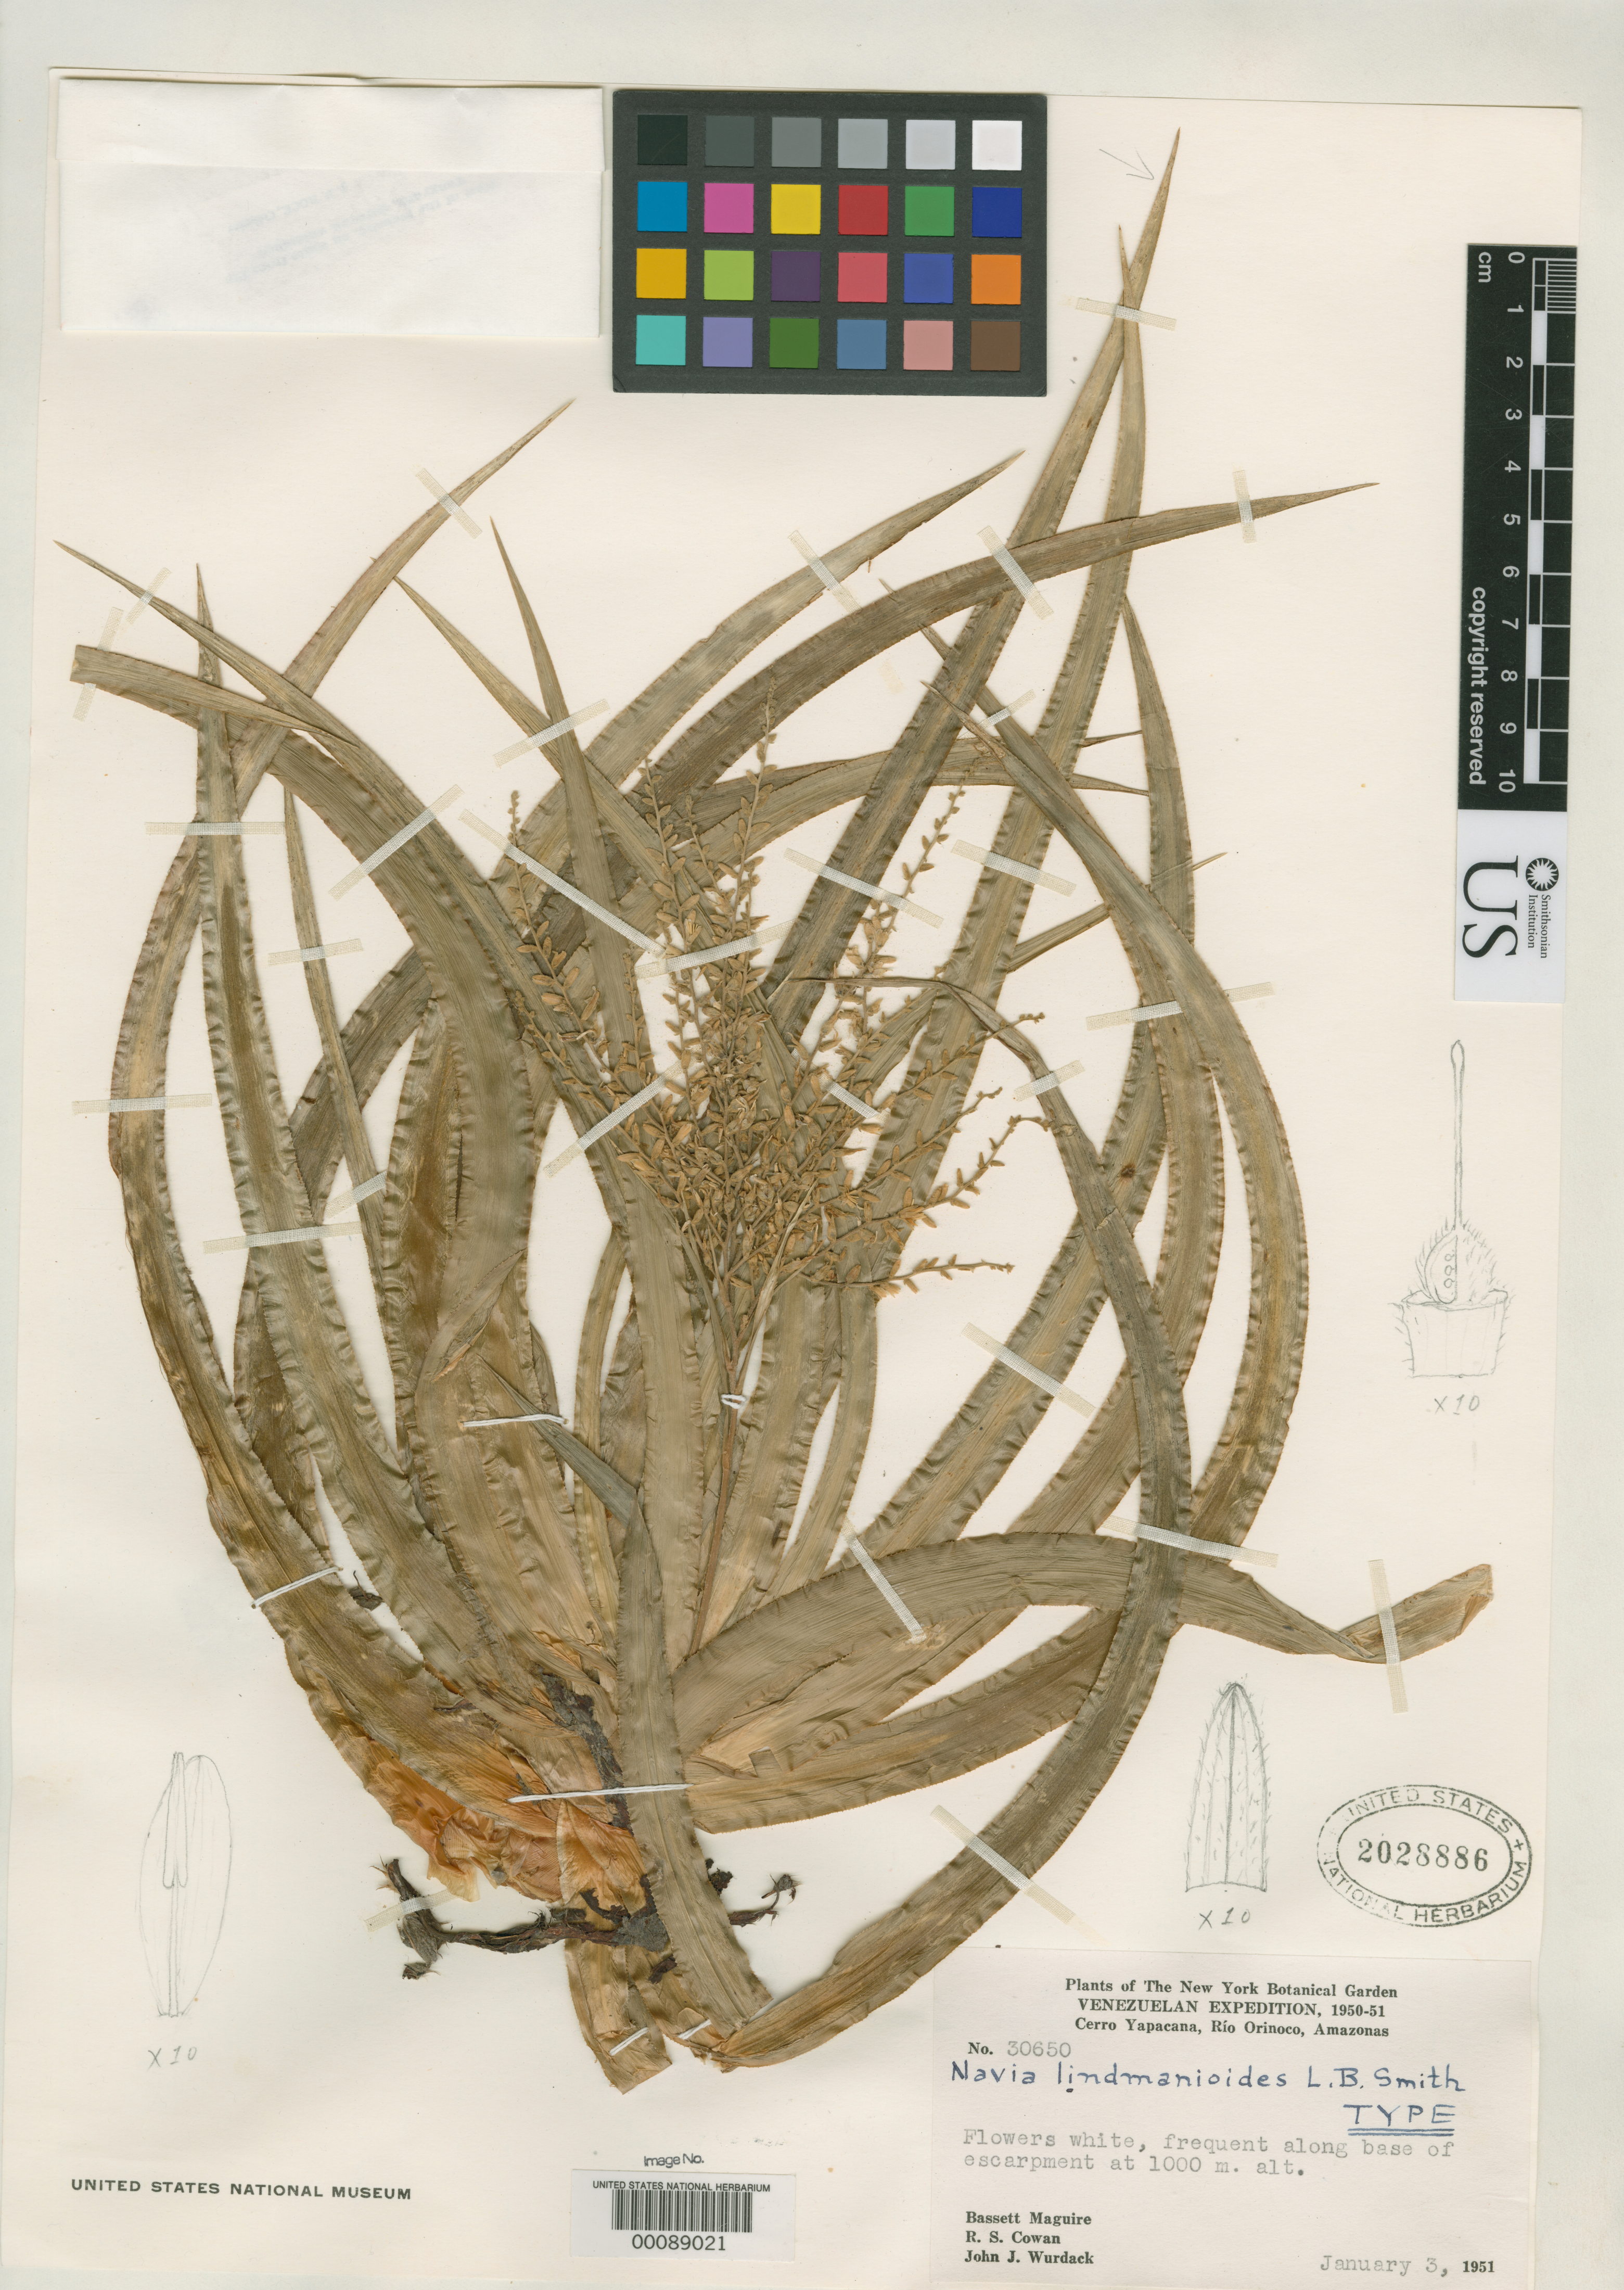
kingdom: Plantae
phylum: Tracheophyta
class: Liliopsida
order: Poales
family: Bromeliaceae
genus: Navia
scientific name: Navia lindmanioides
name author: L.B. Sm.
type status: Holotype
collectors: B. Maguire, R. S. Cowan & J. J. Wurdack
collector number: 30650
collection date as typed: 03 Jan 1951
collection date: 1951-01-03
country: Venezuela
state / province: Amazonas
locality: Cerro Yapacana, Rio Orinoco.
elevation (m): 1000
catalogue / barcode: US 2028886